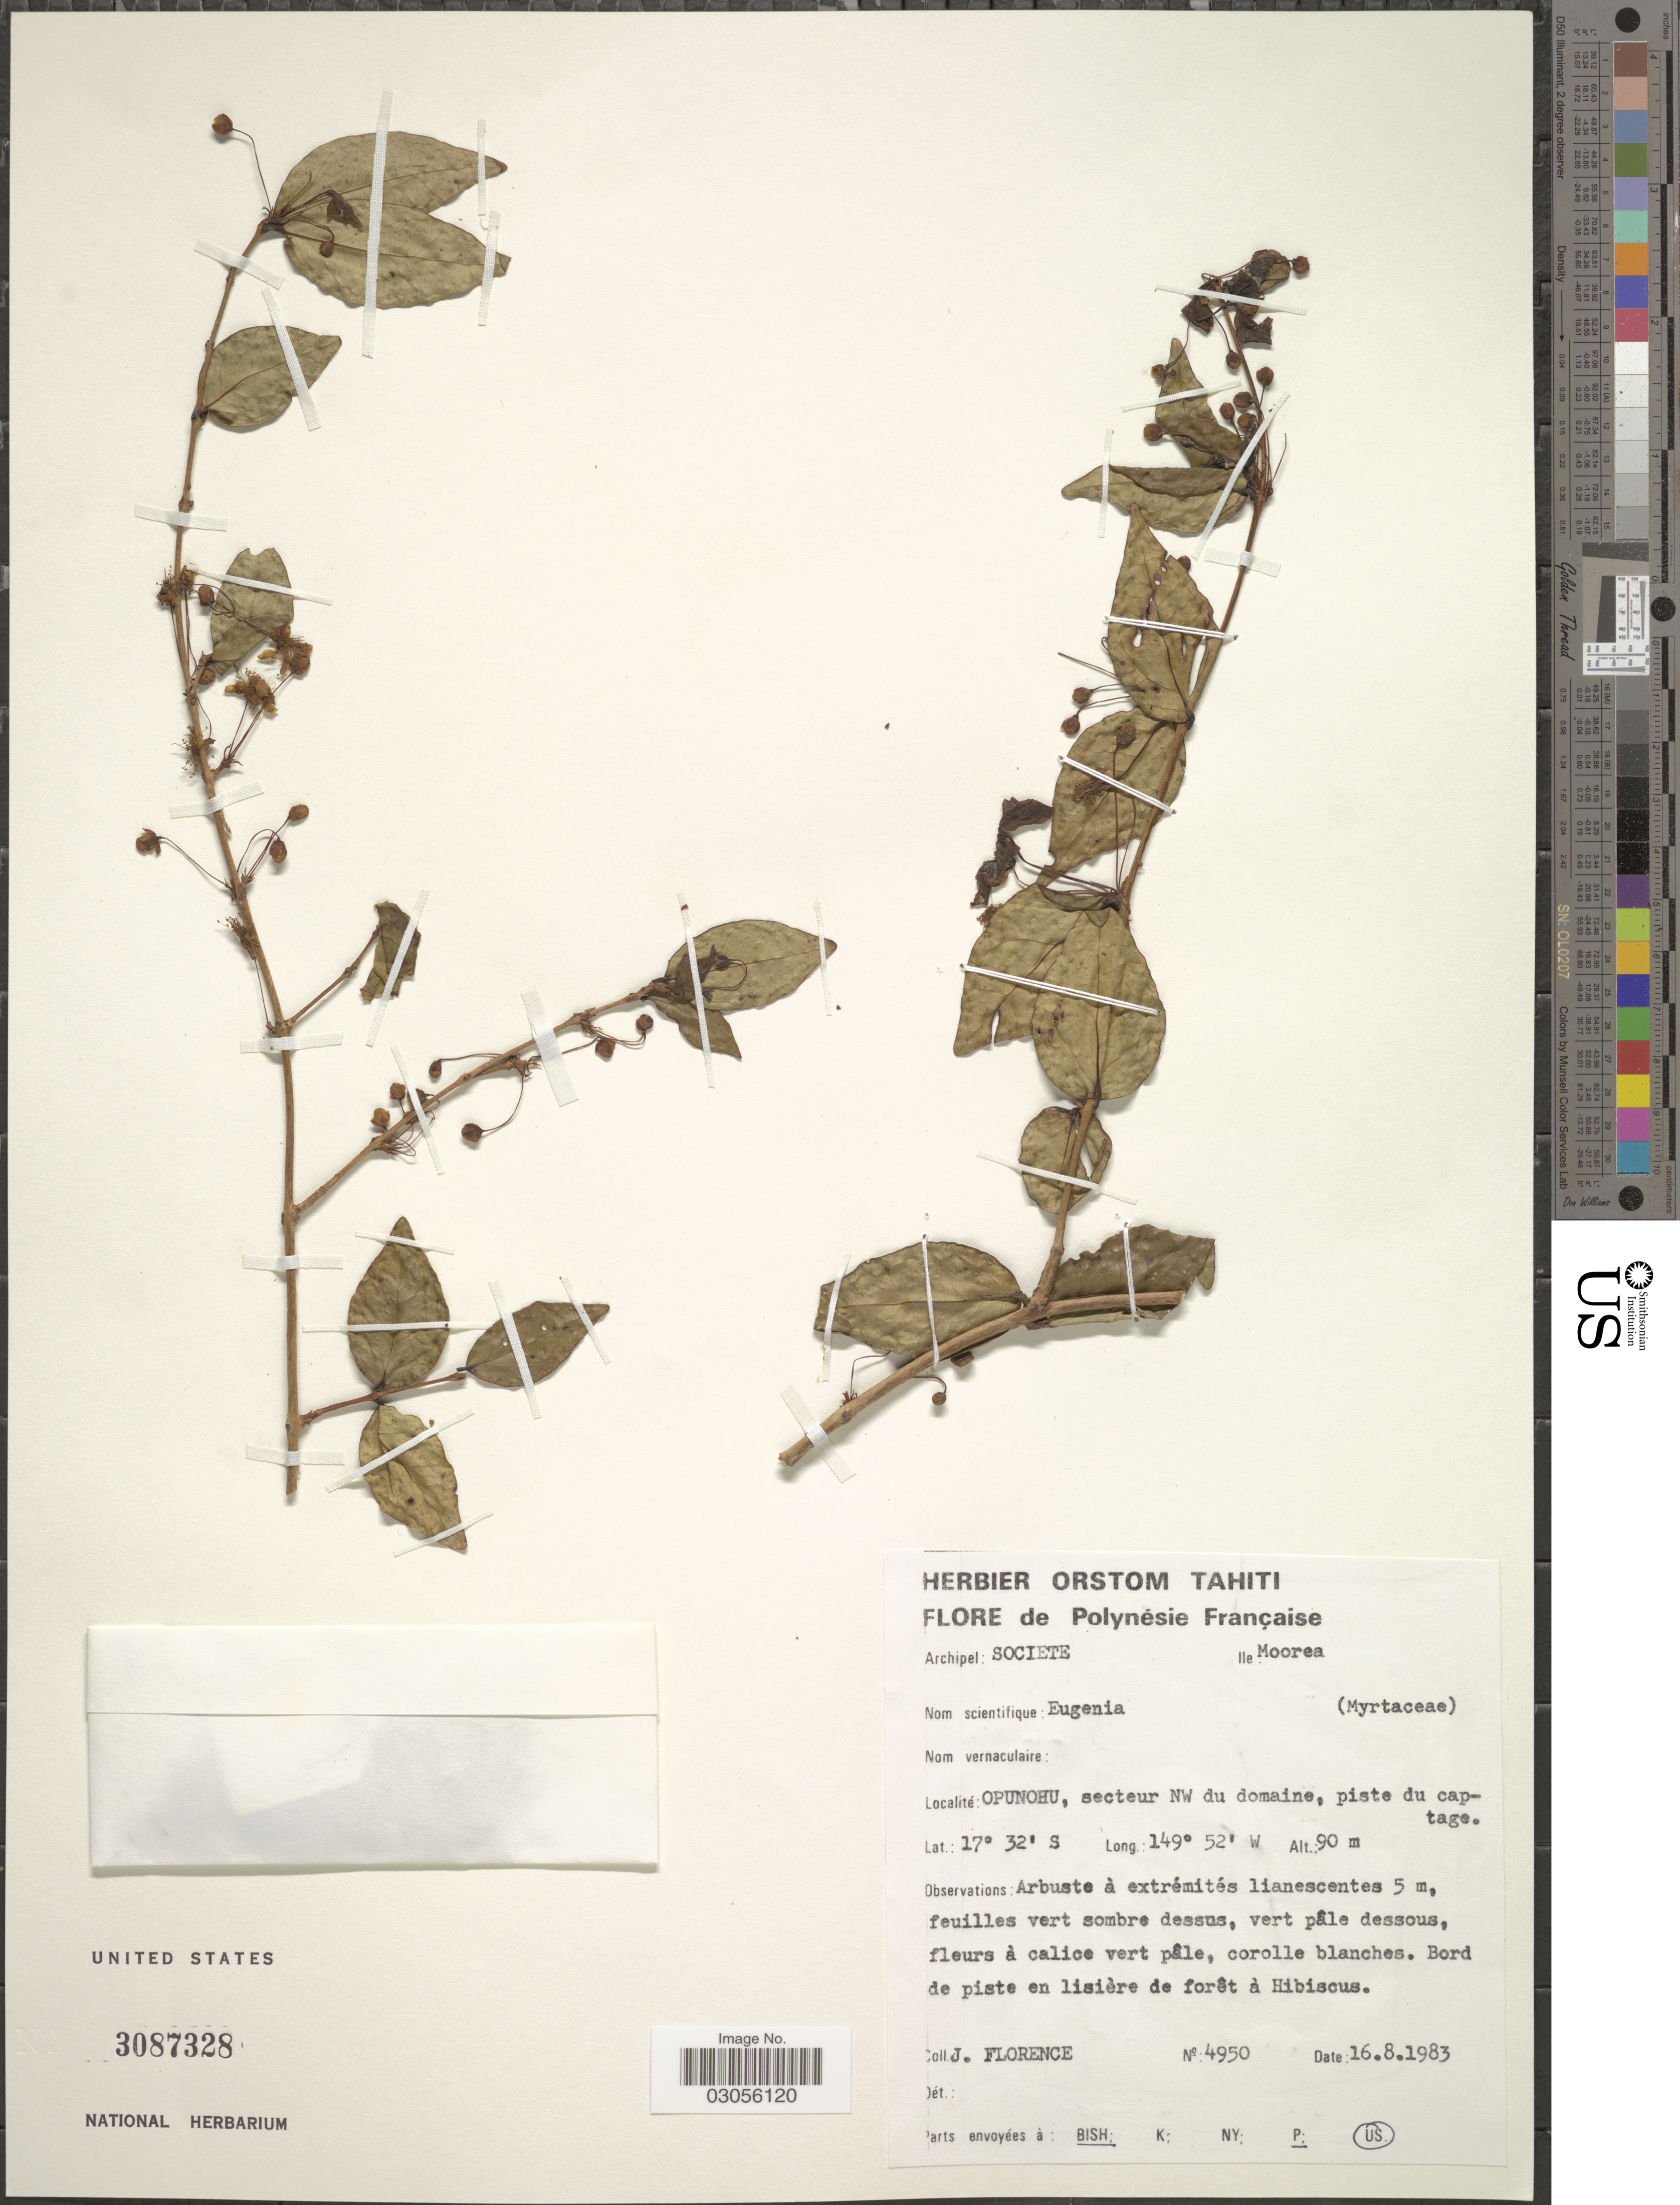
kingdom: Plantae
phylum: Tracheophyta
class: Magnoliopsida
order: Myrtales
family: Myrtaceae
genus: Eugenia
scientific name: Eugenia sp.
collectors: J. Florence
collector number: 4950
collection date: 1983-08-16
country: French Polynesia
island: Moorea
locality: Archipel: Societe, Ile: Moorea. Opunohu, secteur NW du domaine, piste du captage.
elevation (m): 90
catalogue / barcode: US 3087328